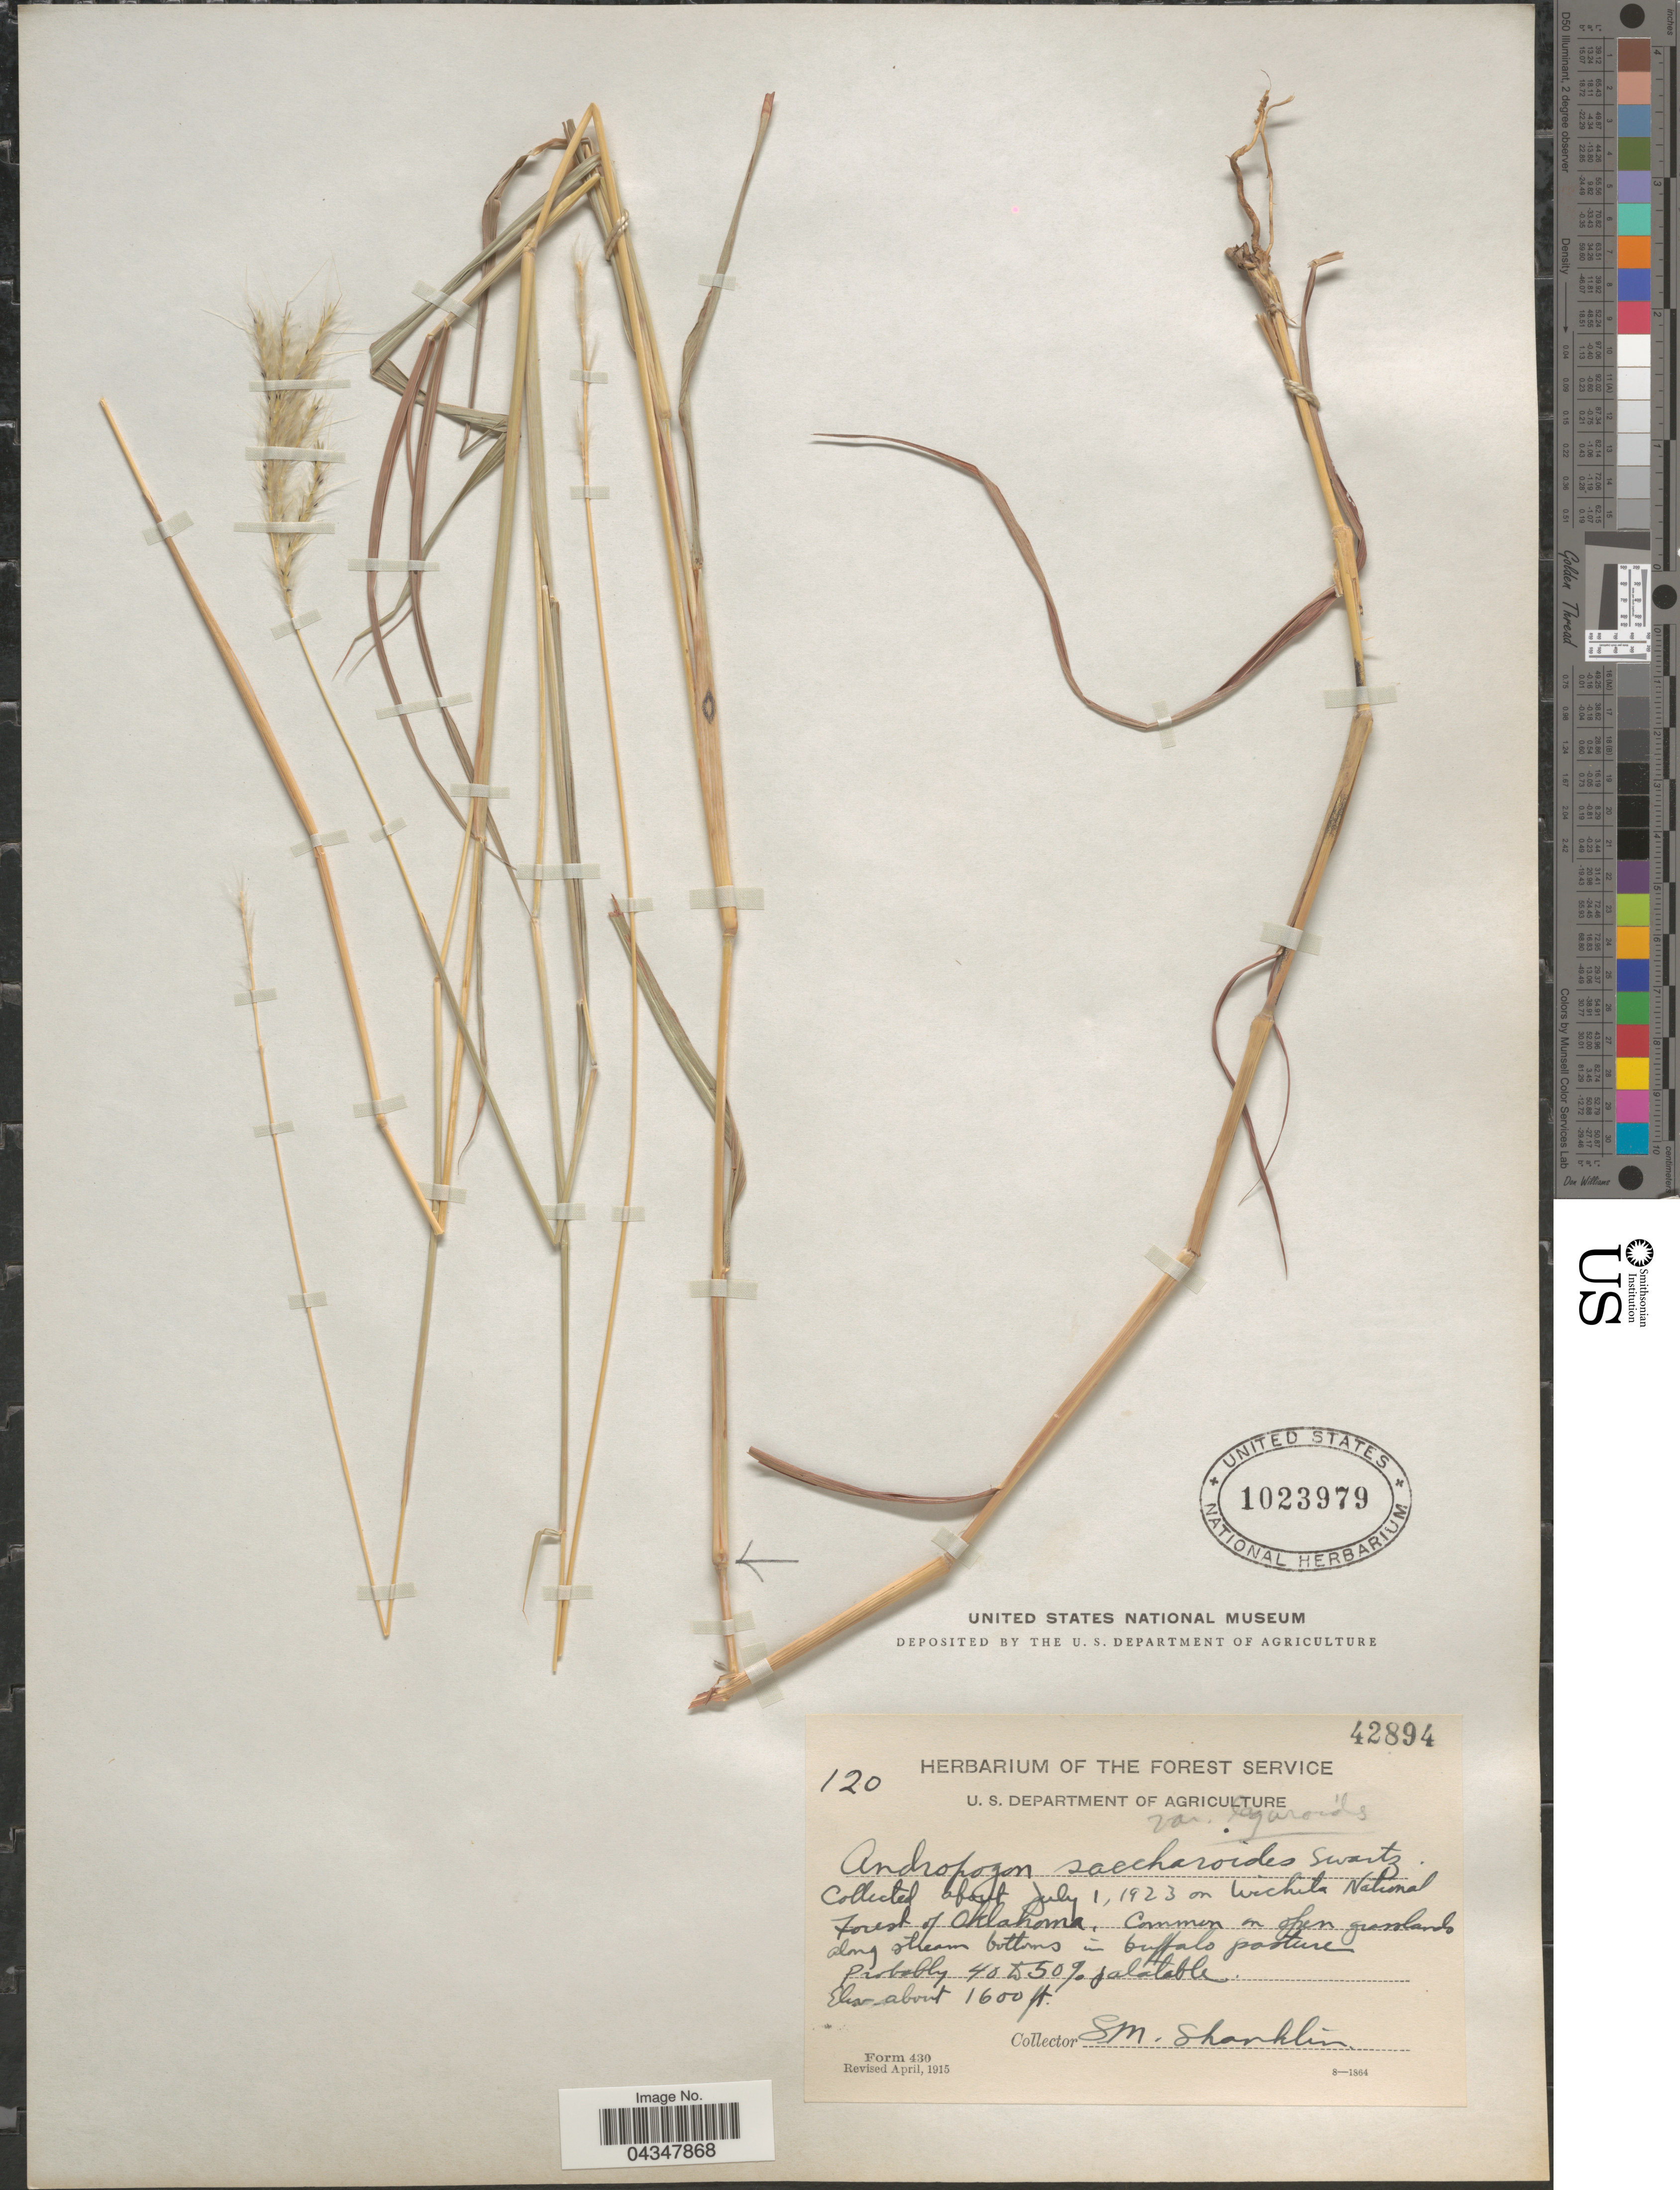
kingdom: Plantae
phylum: Tracheophyta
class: Liliopsida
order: Poales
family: Poaceae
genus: Bothriochloa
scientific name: Bothriochloa saccharoides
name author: (Sw.) Rydb.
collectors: S. Shanklin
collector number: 120/42894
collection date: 1923-07-01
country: United States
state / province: Oklahoma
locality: Wichita National Forest.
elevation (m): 488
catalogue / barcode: US 1023979